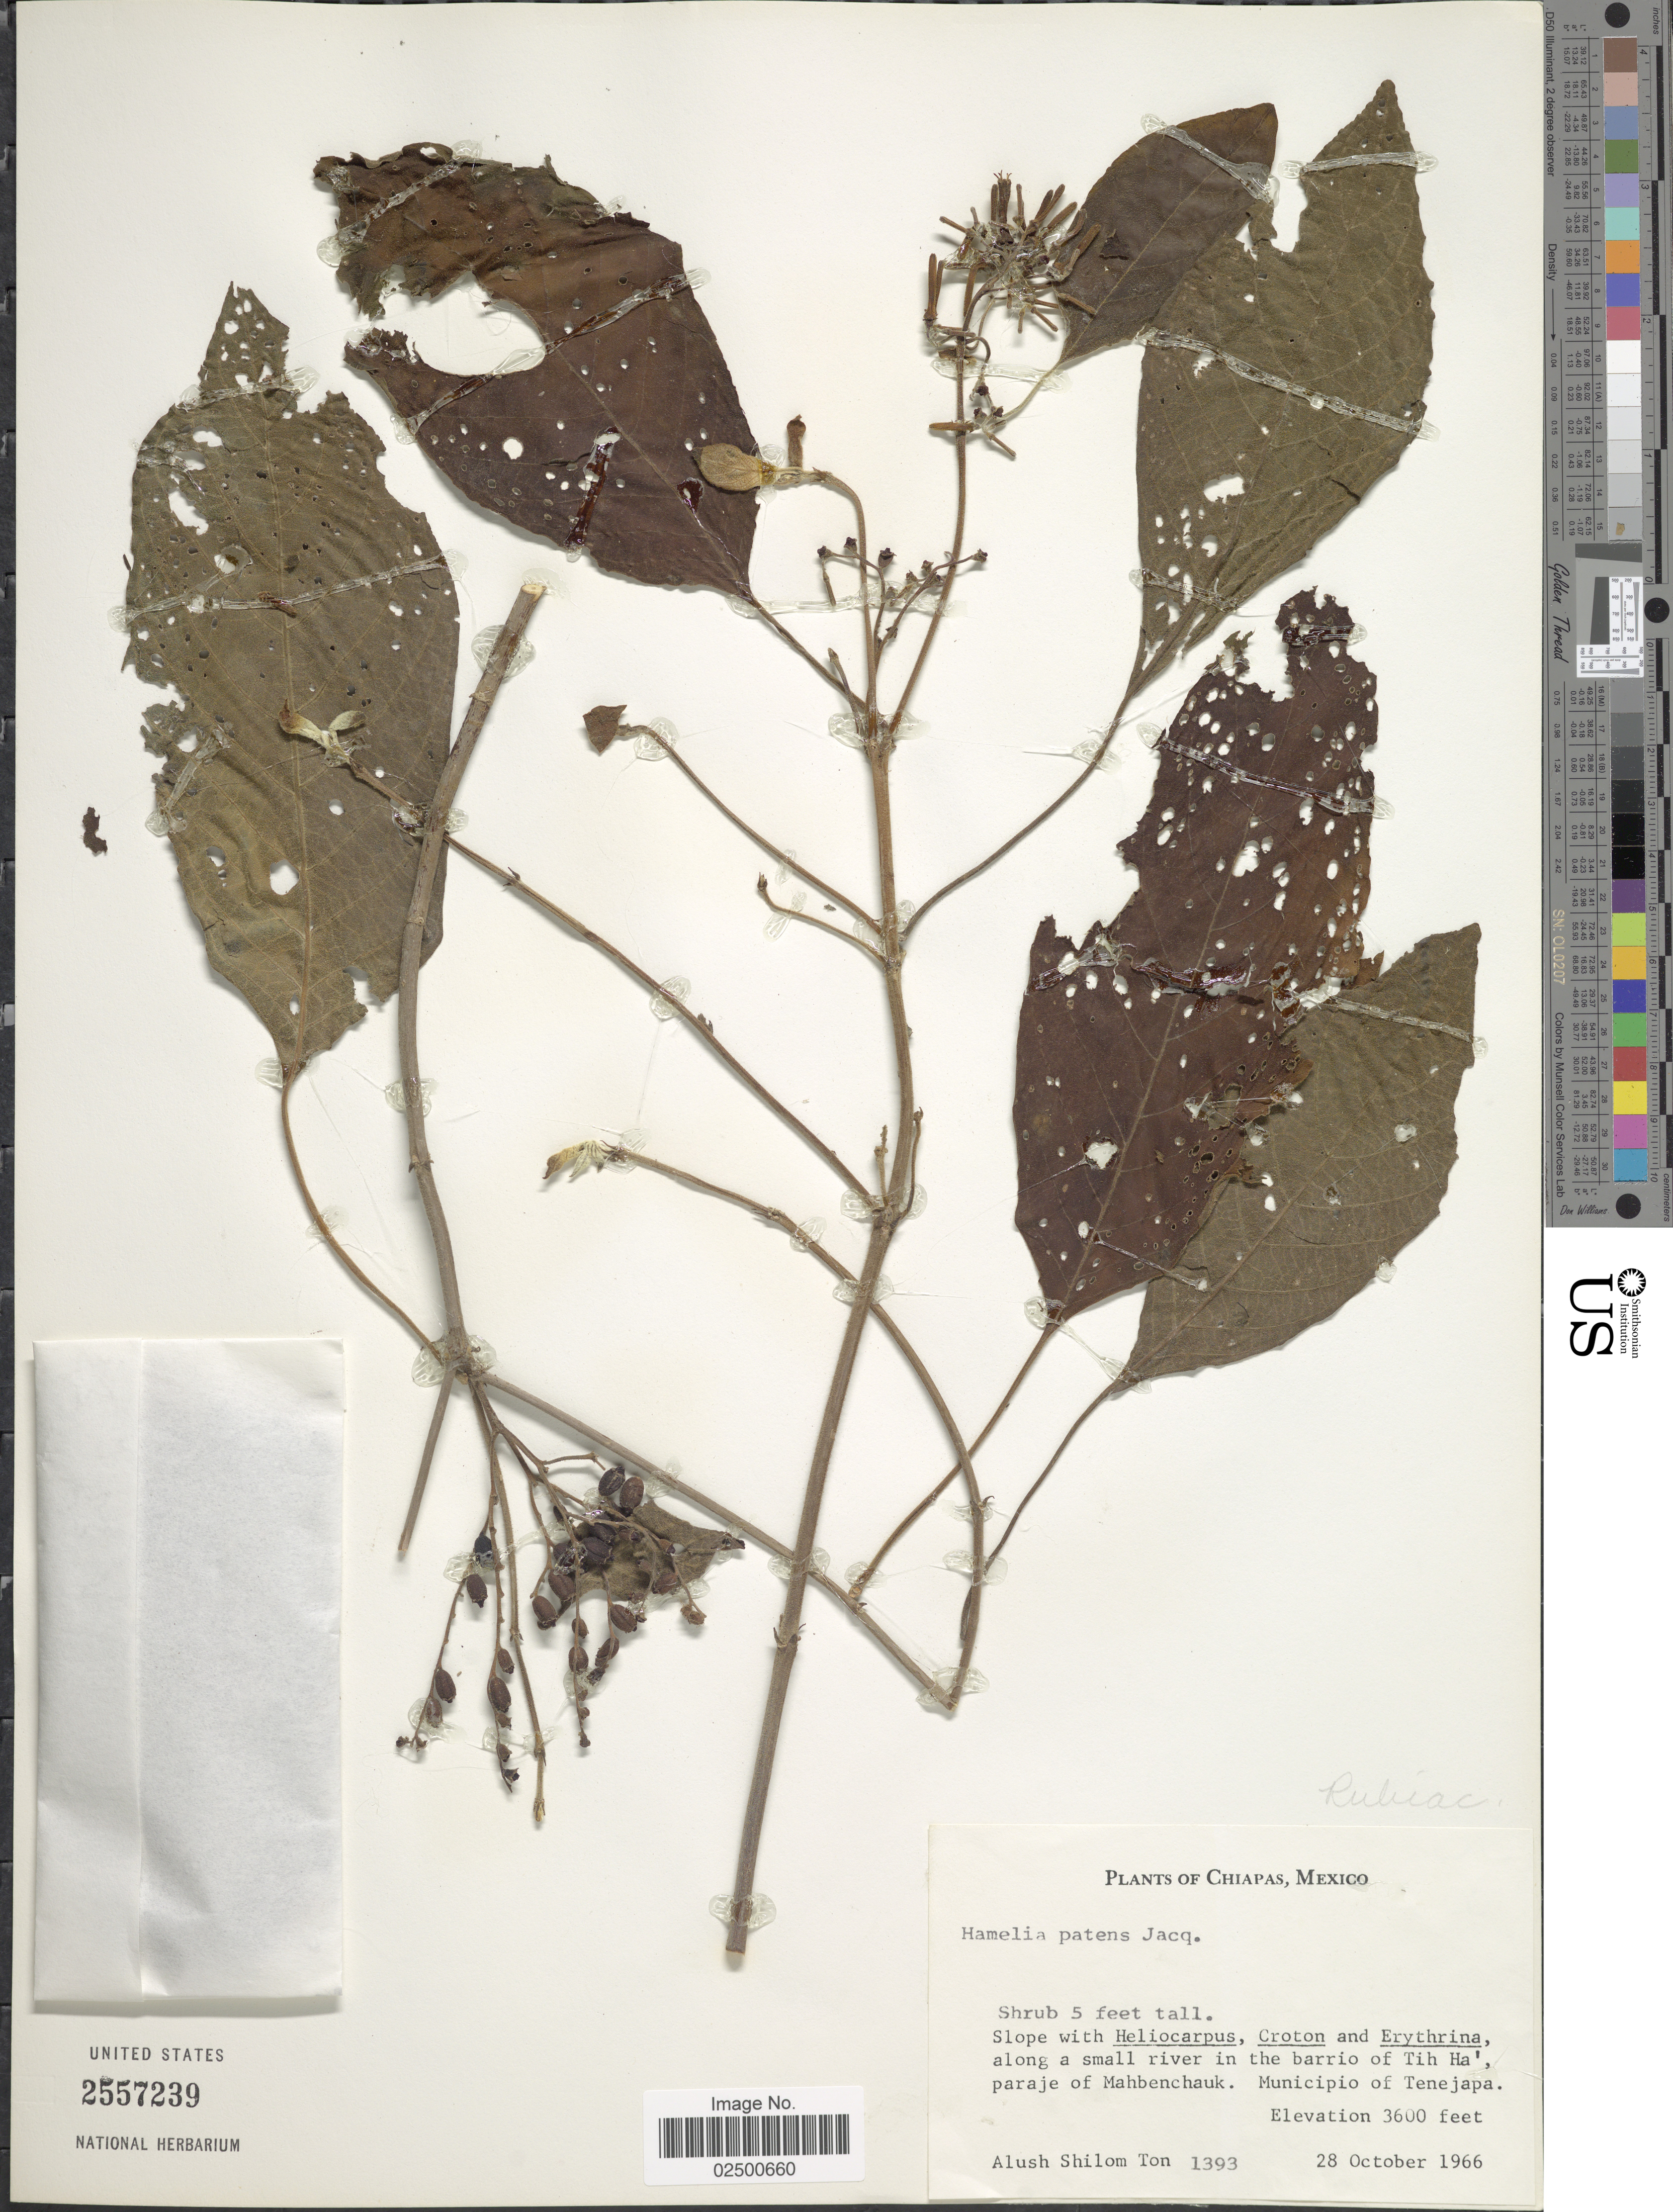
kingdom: Plantae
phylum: Tracheophyta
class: Magnoliopsida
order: Gentianales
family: Rubiaceae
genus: Hamelia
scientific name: Hamelia patens var. patens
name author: Jacq.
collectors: A. M. Ton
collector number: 1393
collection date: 1966-10-28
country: Mexico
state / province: Chiapas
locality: Along a small river in the barrio of Tih Ha' paraje of Mahbenchauk. Municipio de Tenejapa.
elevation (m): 1097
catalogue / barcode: US 2557239